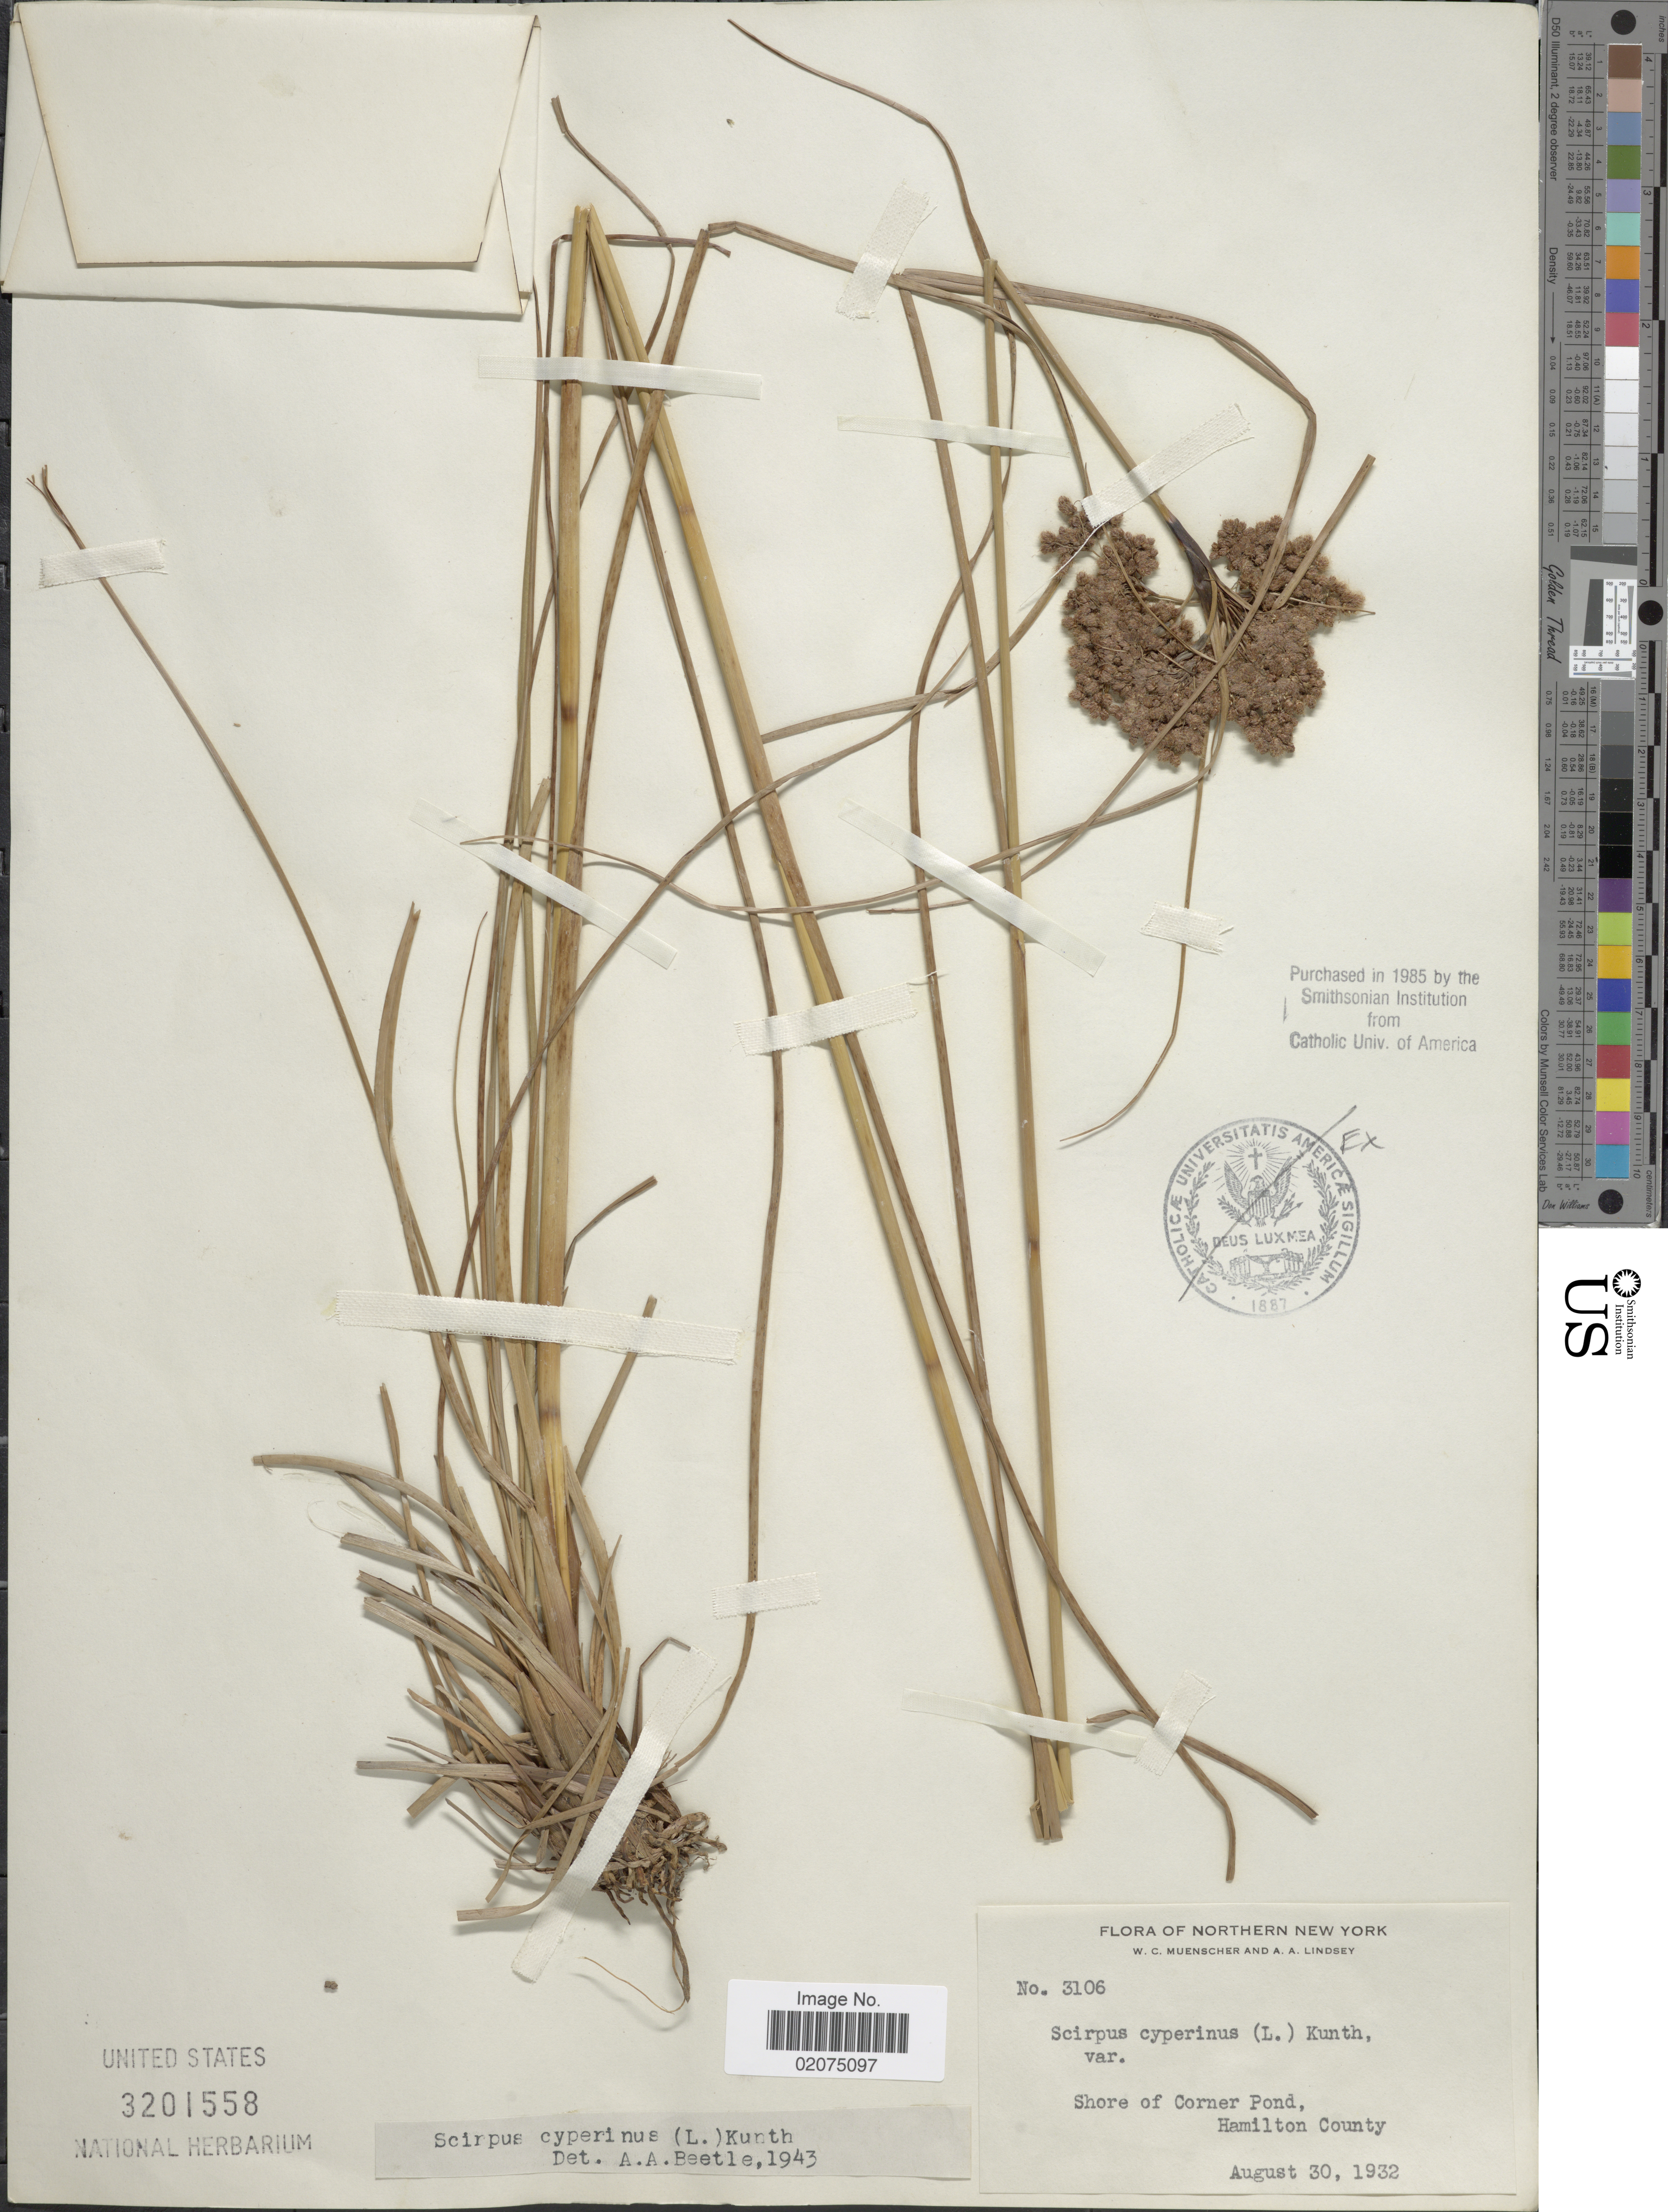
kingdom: Plantae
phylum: Tracheophyta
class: Liliopsida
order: Poales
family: Cyperaceae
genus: Scirpus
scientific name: Scirpus cyperinus (L.) Kunth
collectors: W. Muenscher & A. Lindsey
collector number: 3106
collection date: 1932-08-30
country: United States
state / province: New York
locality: Northern New York, shore of Corner Pond, Hamilton County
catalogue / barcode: US 3201558